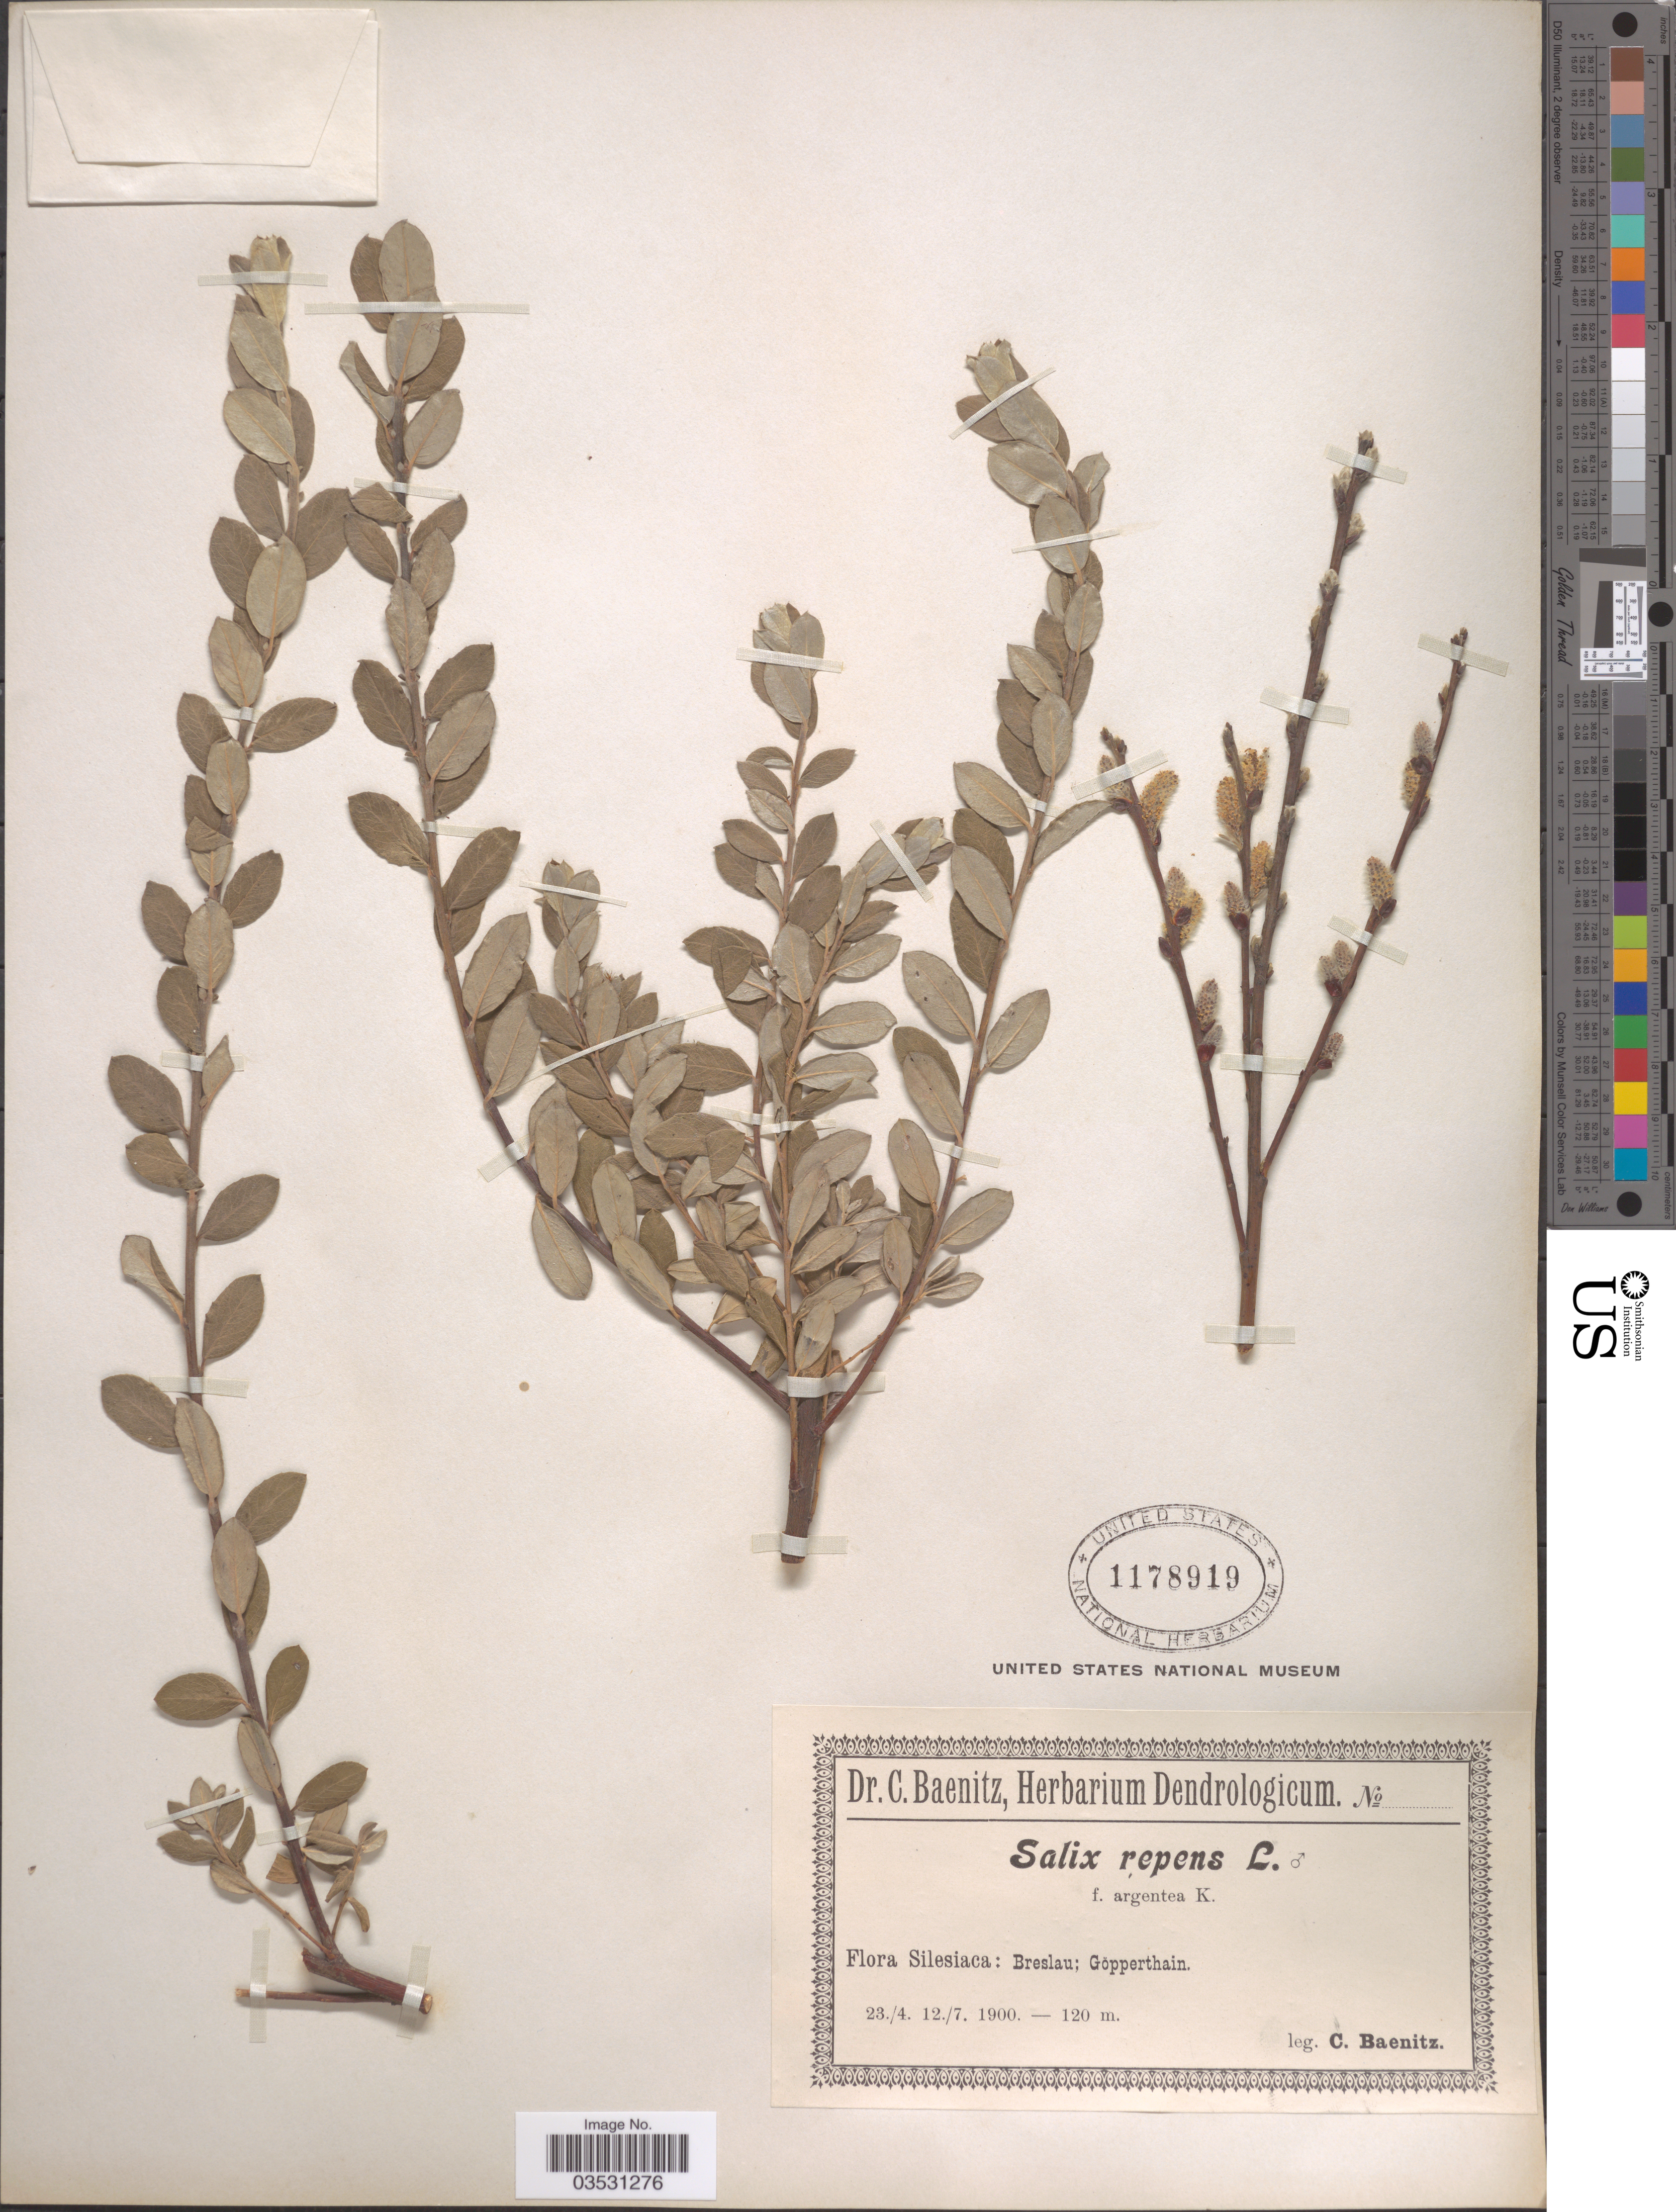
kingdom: Plantae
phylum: Tracheophyta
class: Magnoliopsida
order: Malpighiales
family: Salicaceae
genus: Salix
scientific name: Salix repens f. argentea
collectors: C. G. Baenitz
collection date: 1900-04-23/1900-07-12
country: Poland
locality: Silesiaca: Breslau; Göpperthain.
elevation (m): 120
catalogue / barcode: US 1178919